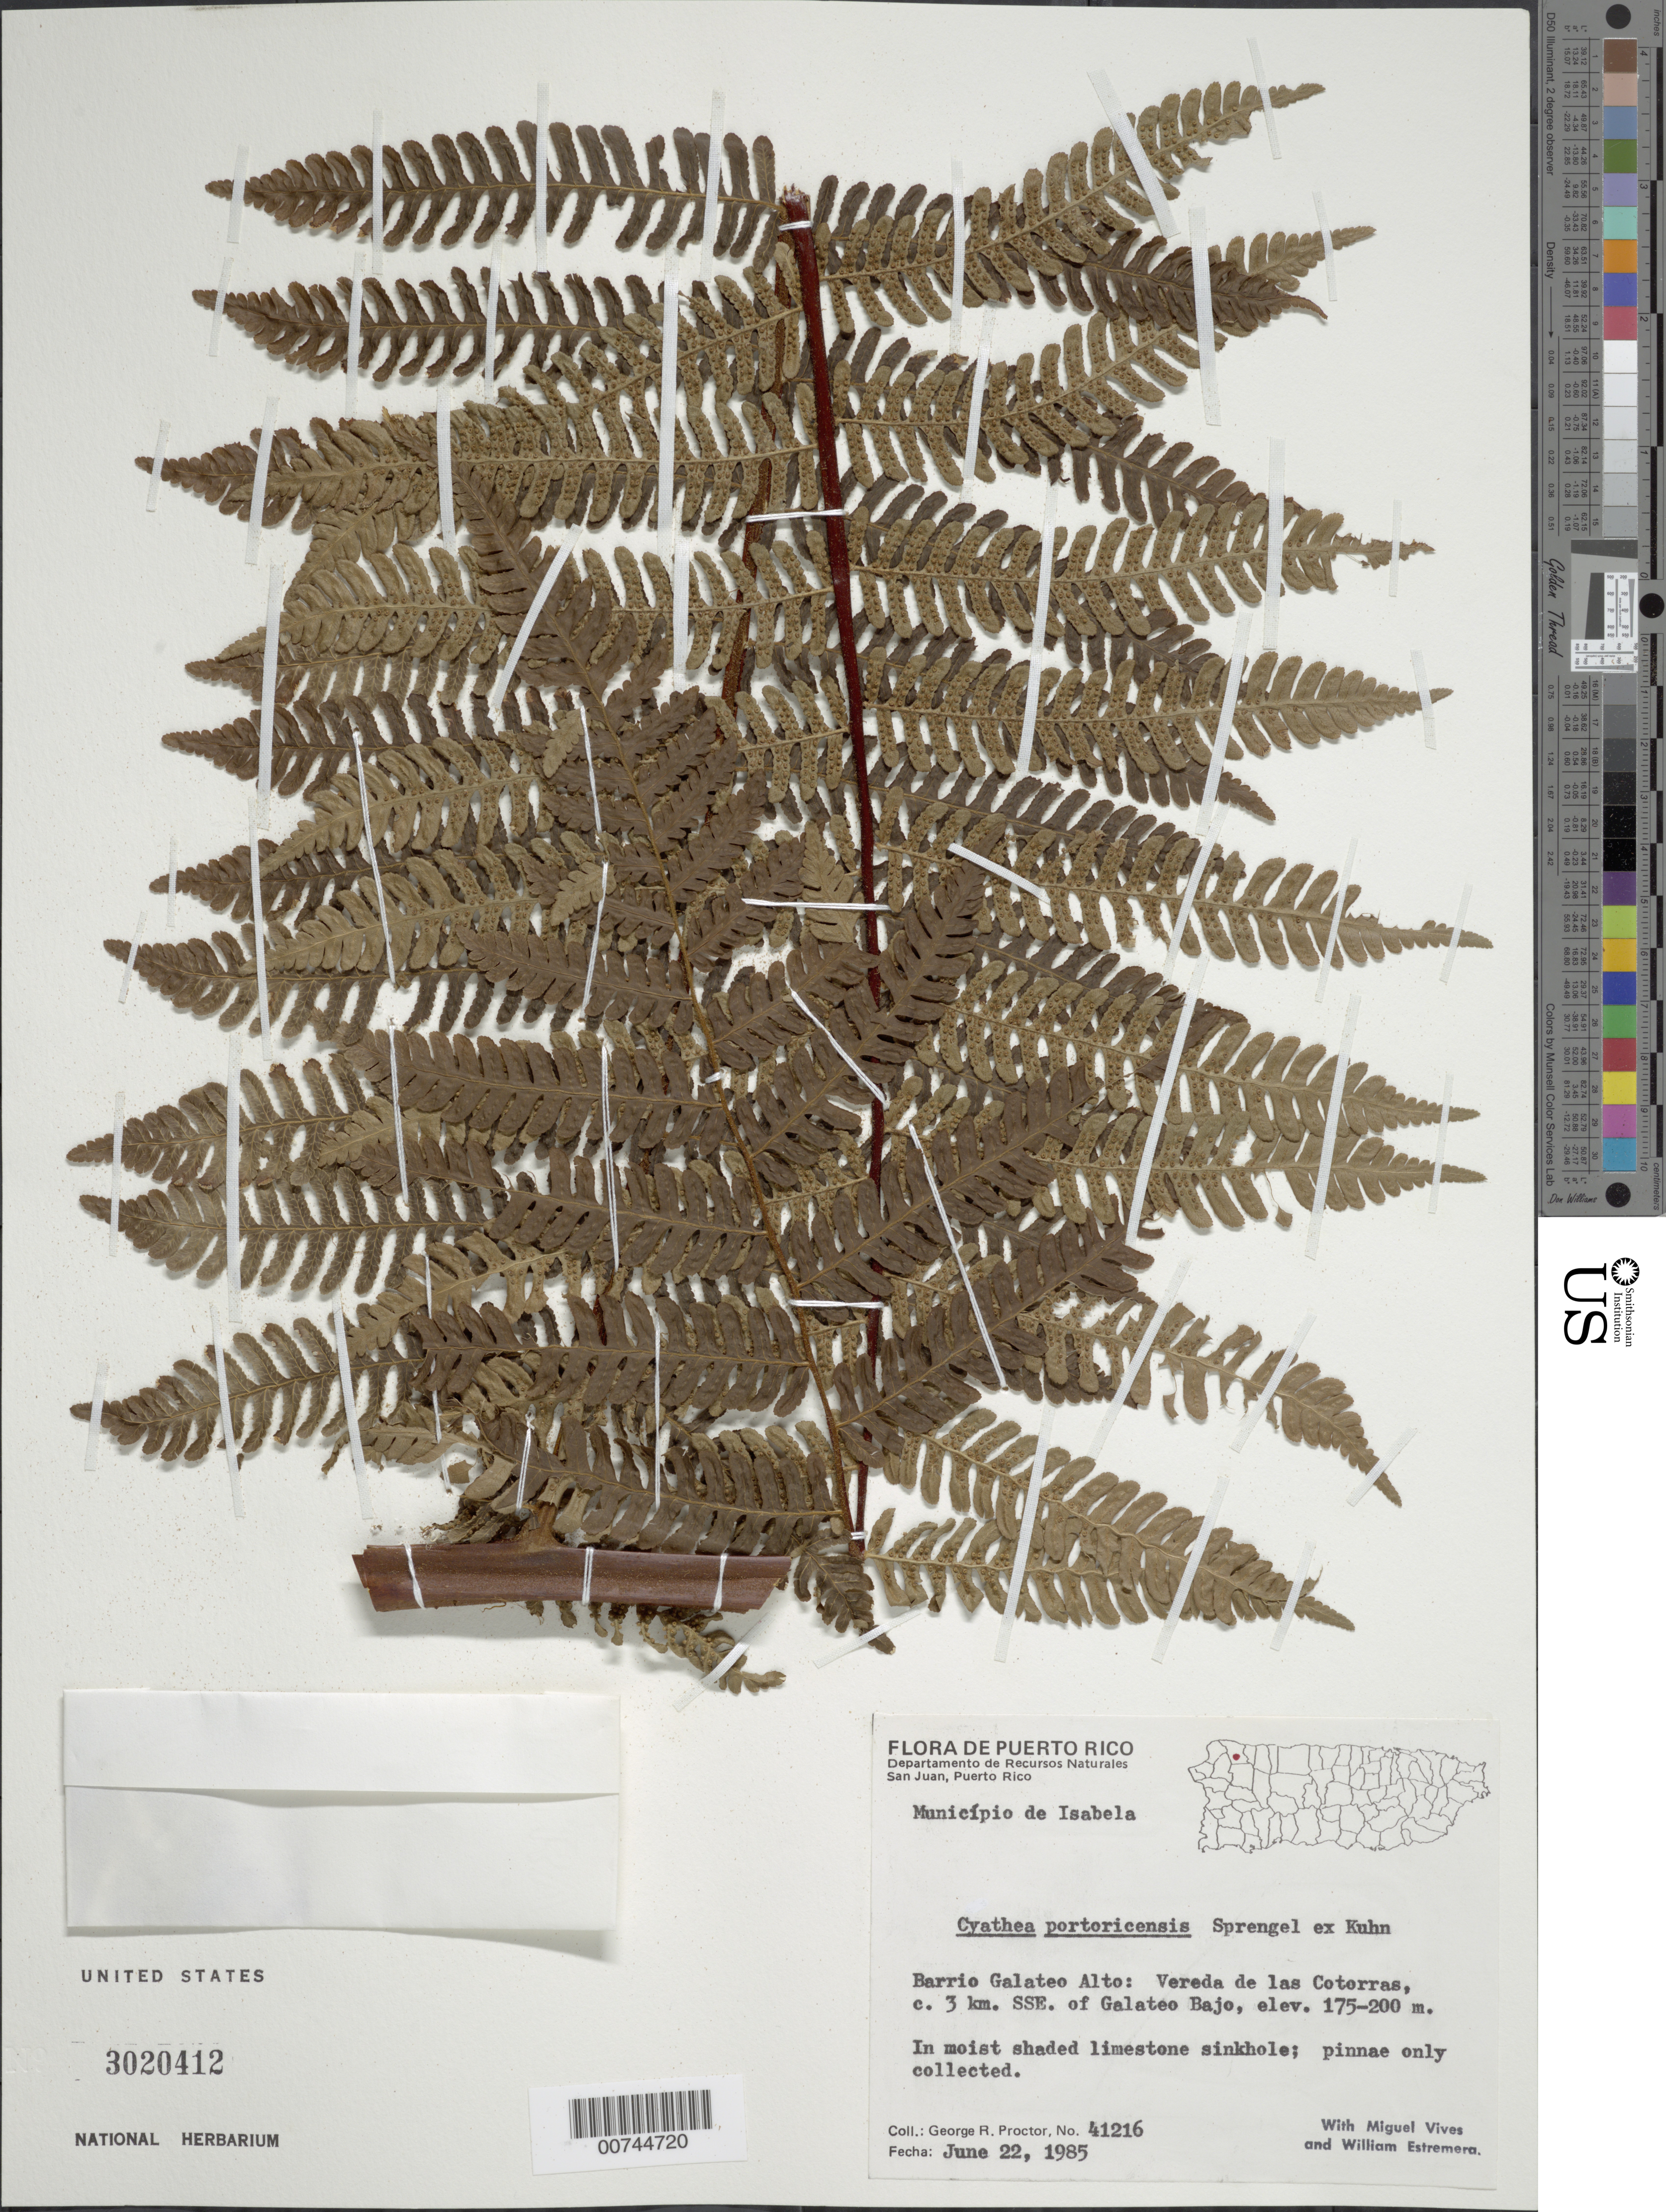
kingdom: Plantae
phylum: Tracheophyta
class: Polypodiopsida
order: Cyatheales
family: Cyatheaceae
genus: Alsophila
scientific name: Alsophila portoricensis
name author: (Spreng. ex Kuhn) D.S. Conant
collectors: G. R. Proctor, M. Vives & W. Estremera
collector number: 41216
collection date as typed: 22 Jun 1985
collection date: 1985-06-22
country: Puerto Rico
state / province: Isabela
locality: Barrio Galateo Alto: Vereda de las Cotorras, c. 3 km SSE of Galateo Bajo. Municipio de Isabela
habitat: In moist shaded limestone sinkhole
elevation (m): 175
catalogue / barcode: US 3020412